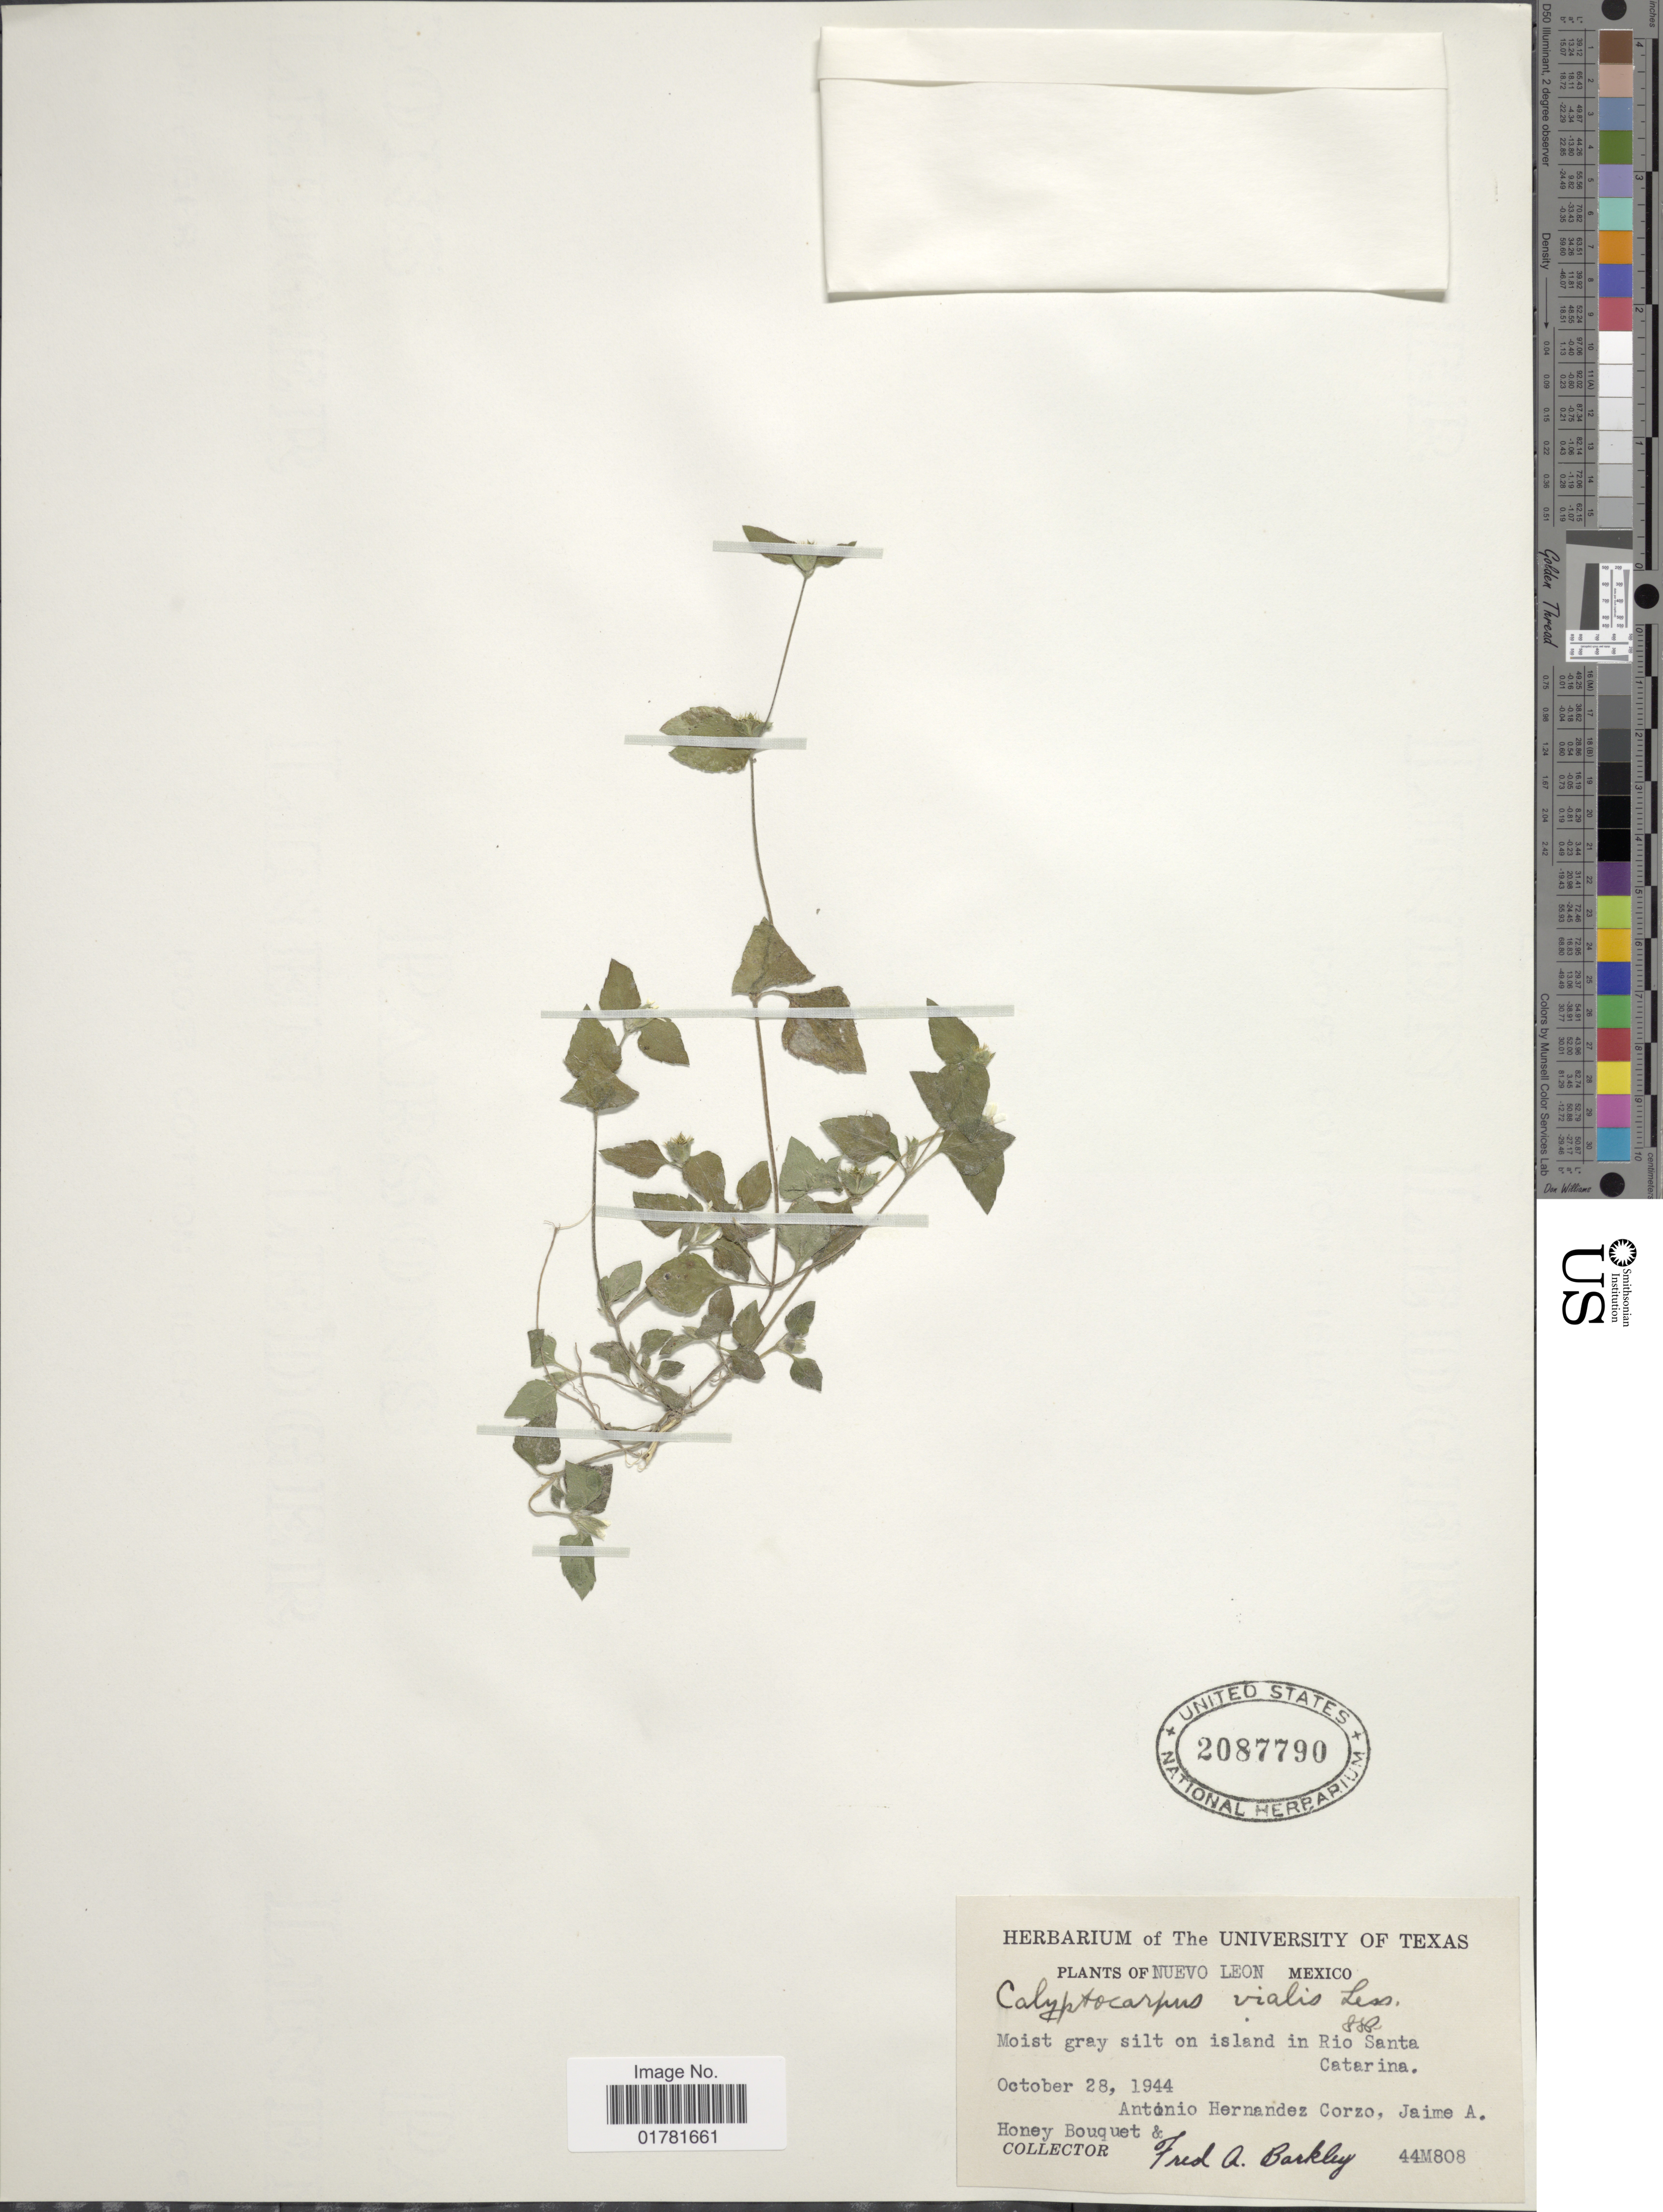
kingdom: Plantae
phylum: Tracheophyta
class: Magnoliopsida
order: Asterales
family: Asteraceae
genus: Calyptocarpus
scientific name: Calyptocarpus vialis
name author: Less.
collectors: A. Hernandez-Corzo, Honey Bouquet, J. A. & F. A. Barkley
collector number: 44M808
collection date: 1944-10-28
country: Mexico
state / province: Nuevo León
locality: Moist gray silt on island in Rio Santa Catarina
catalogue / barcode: US 2087790